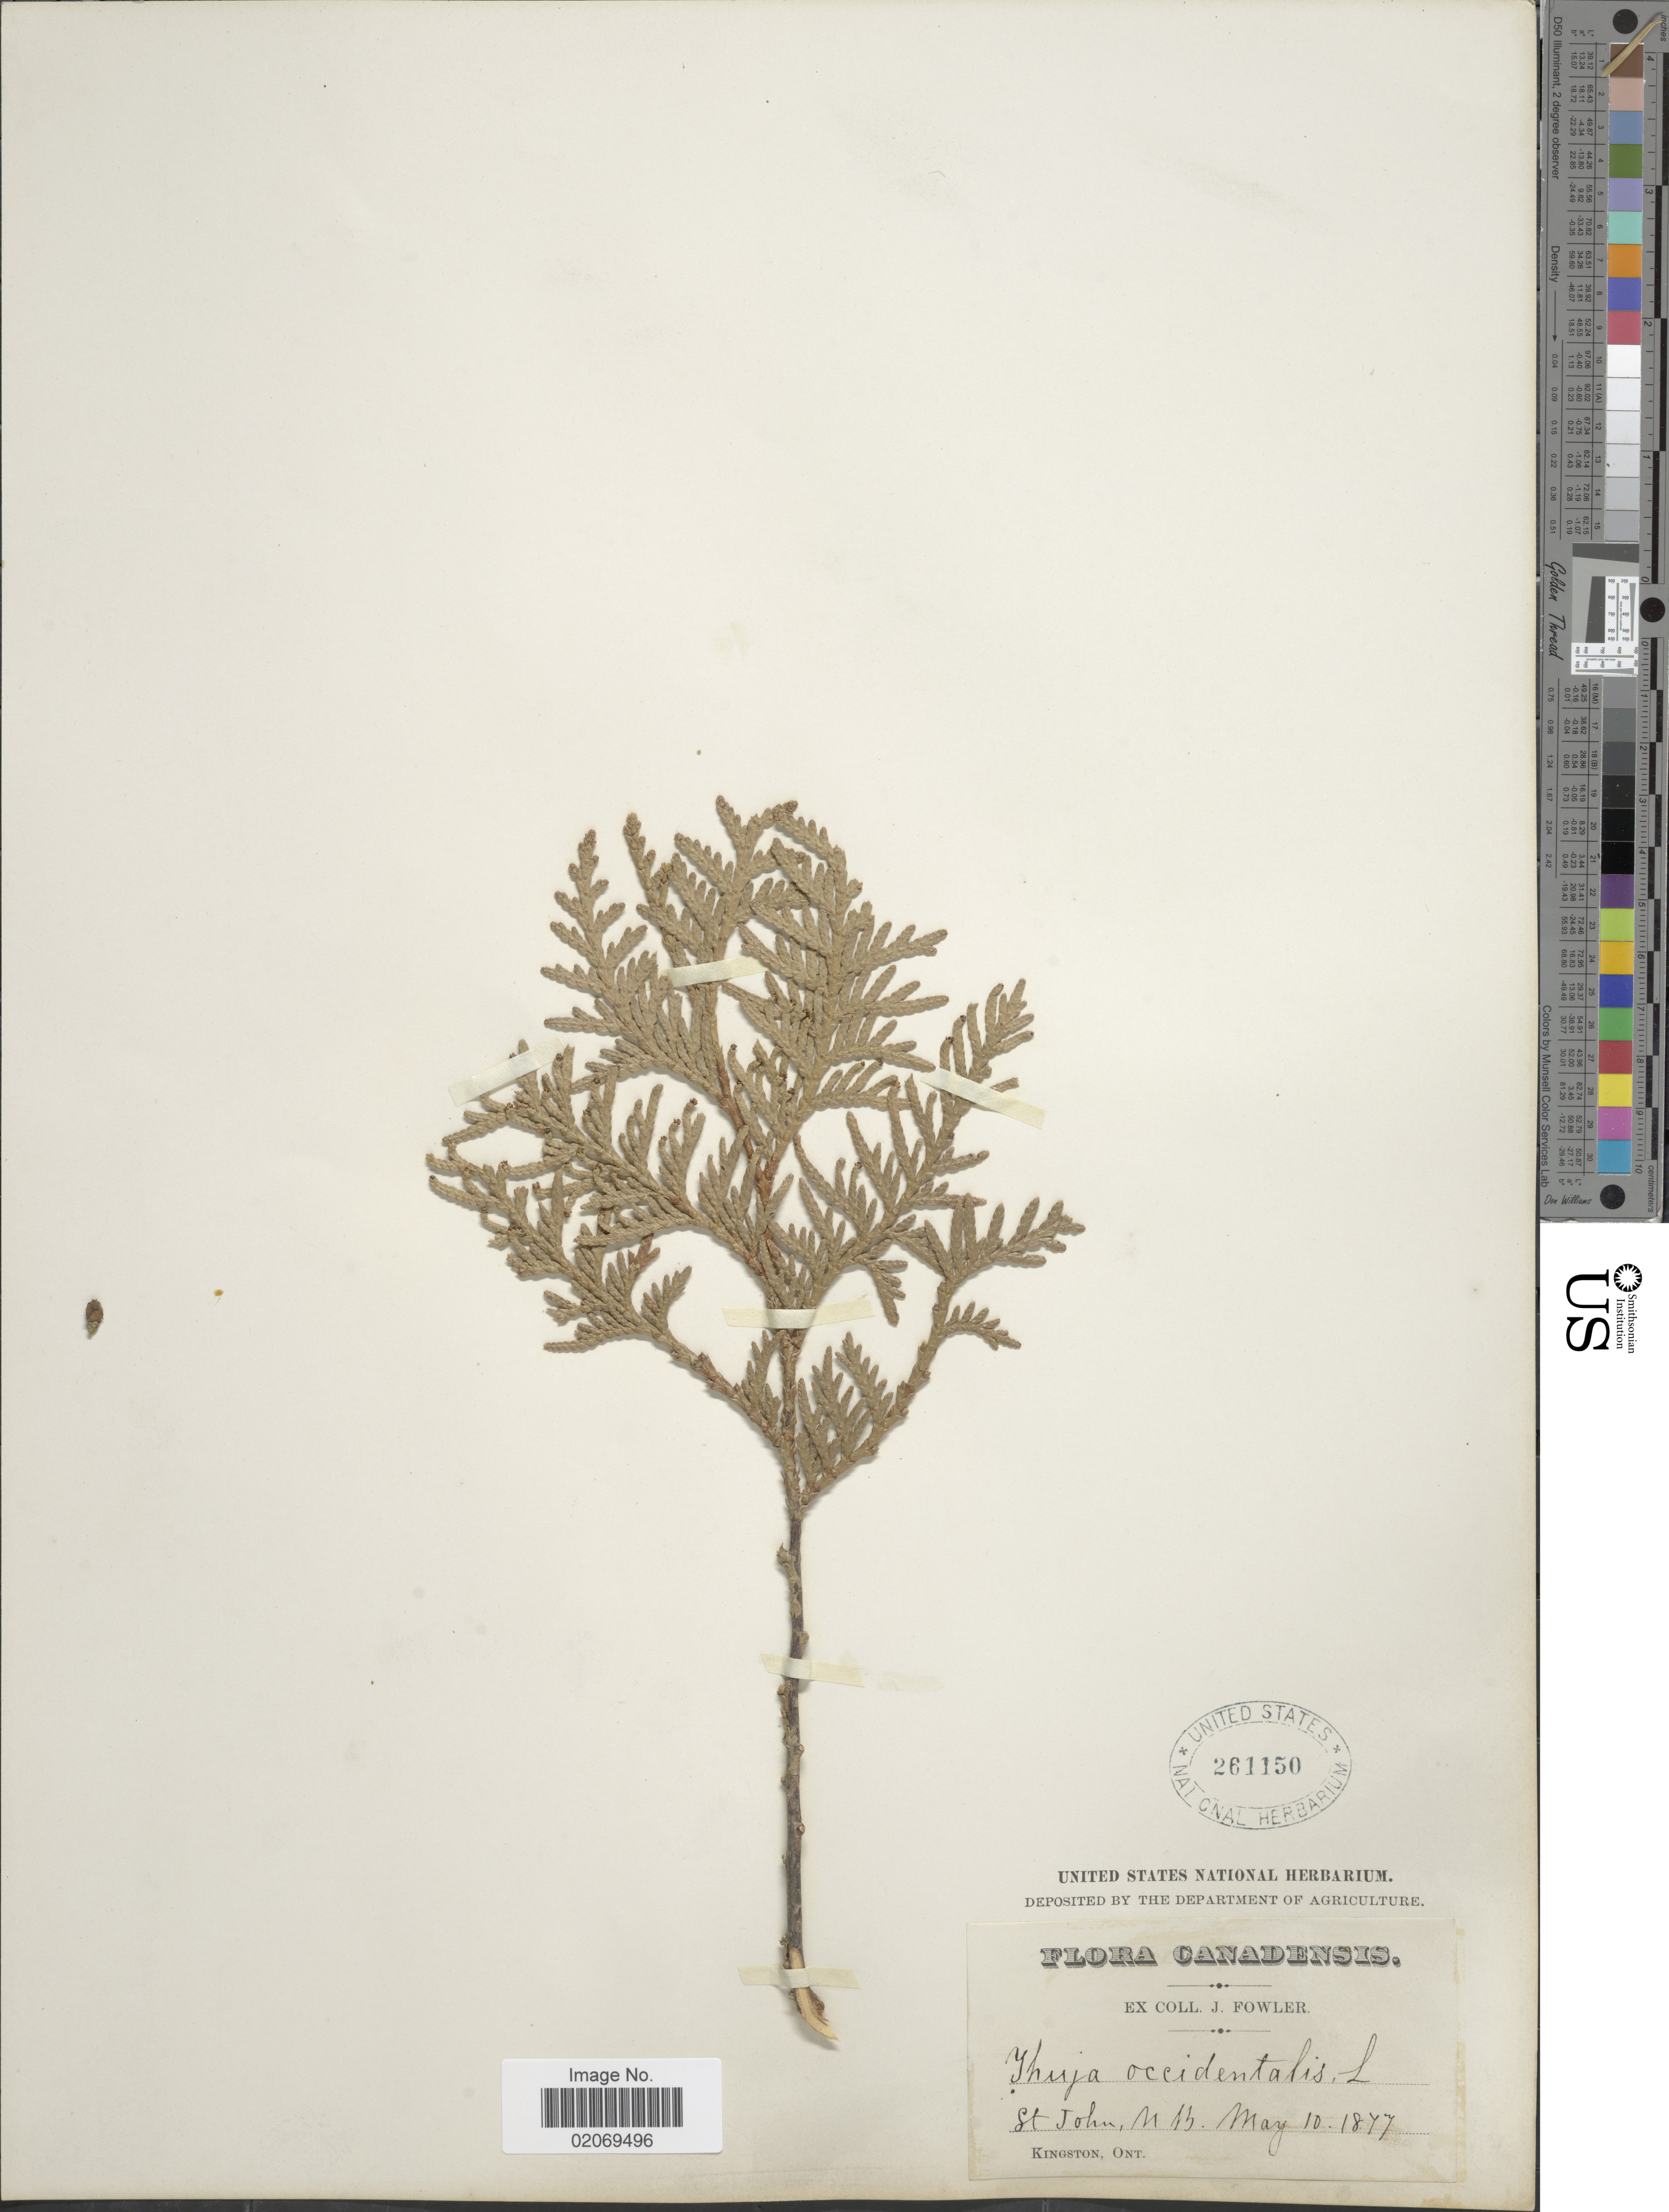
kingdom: Plantae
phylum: Tracheophyta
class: Pinopsida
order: Pinales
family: Cupressaceae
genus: Thuja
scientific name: Thuja occidentalis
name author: L.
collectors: J. P. Fowler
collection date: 1877-05-10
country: Canada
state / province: New Brunswick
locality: St John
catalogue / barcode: US 261150